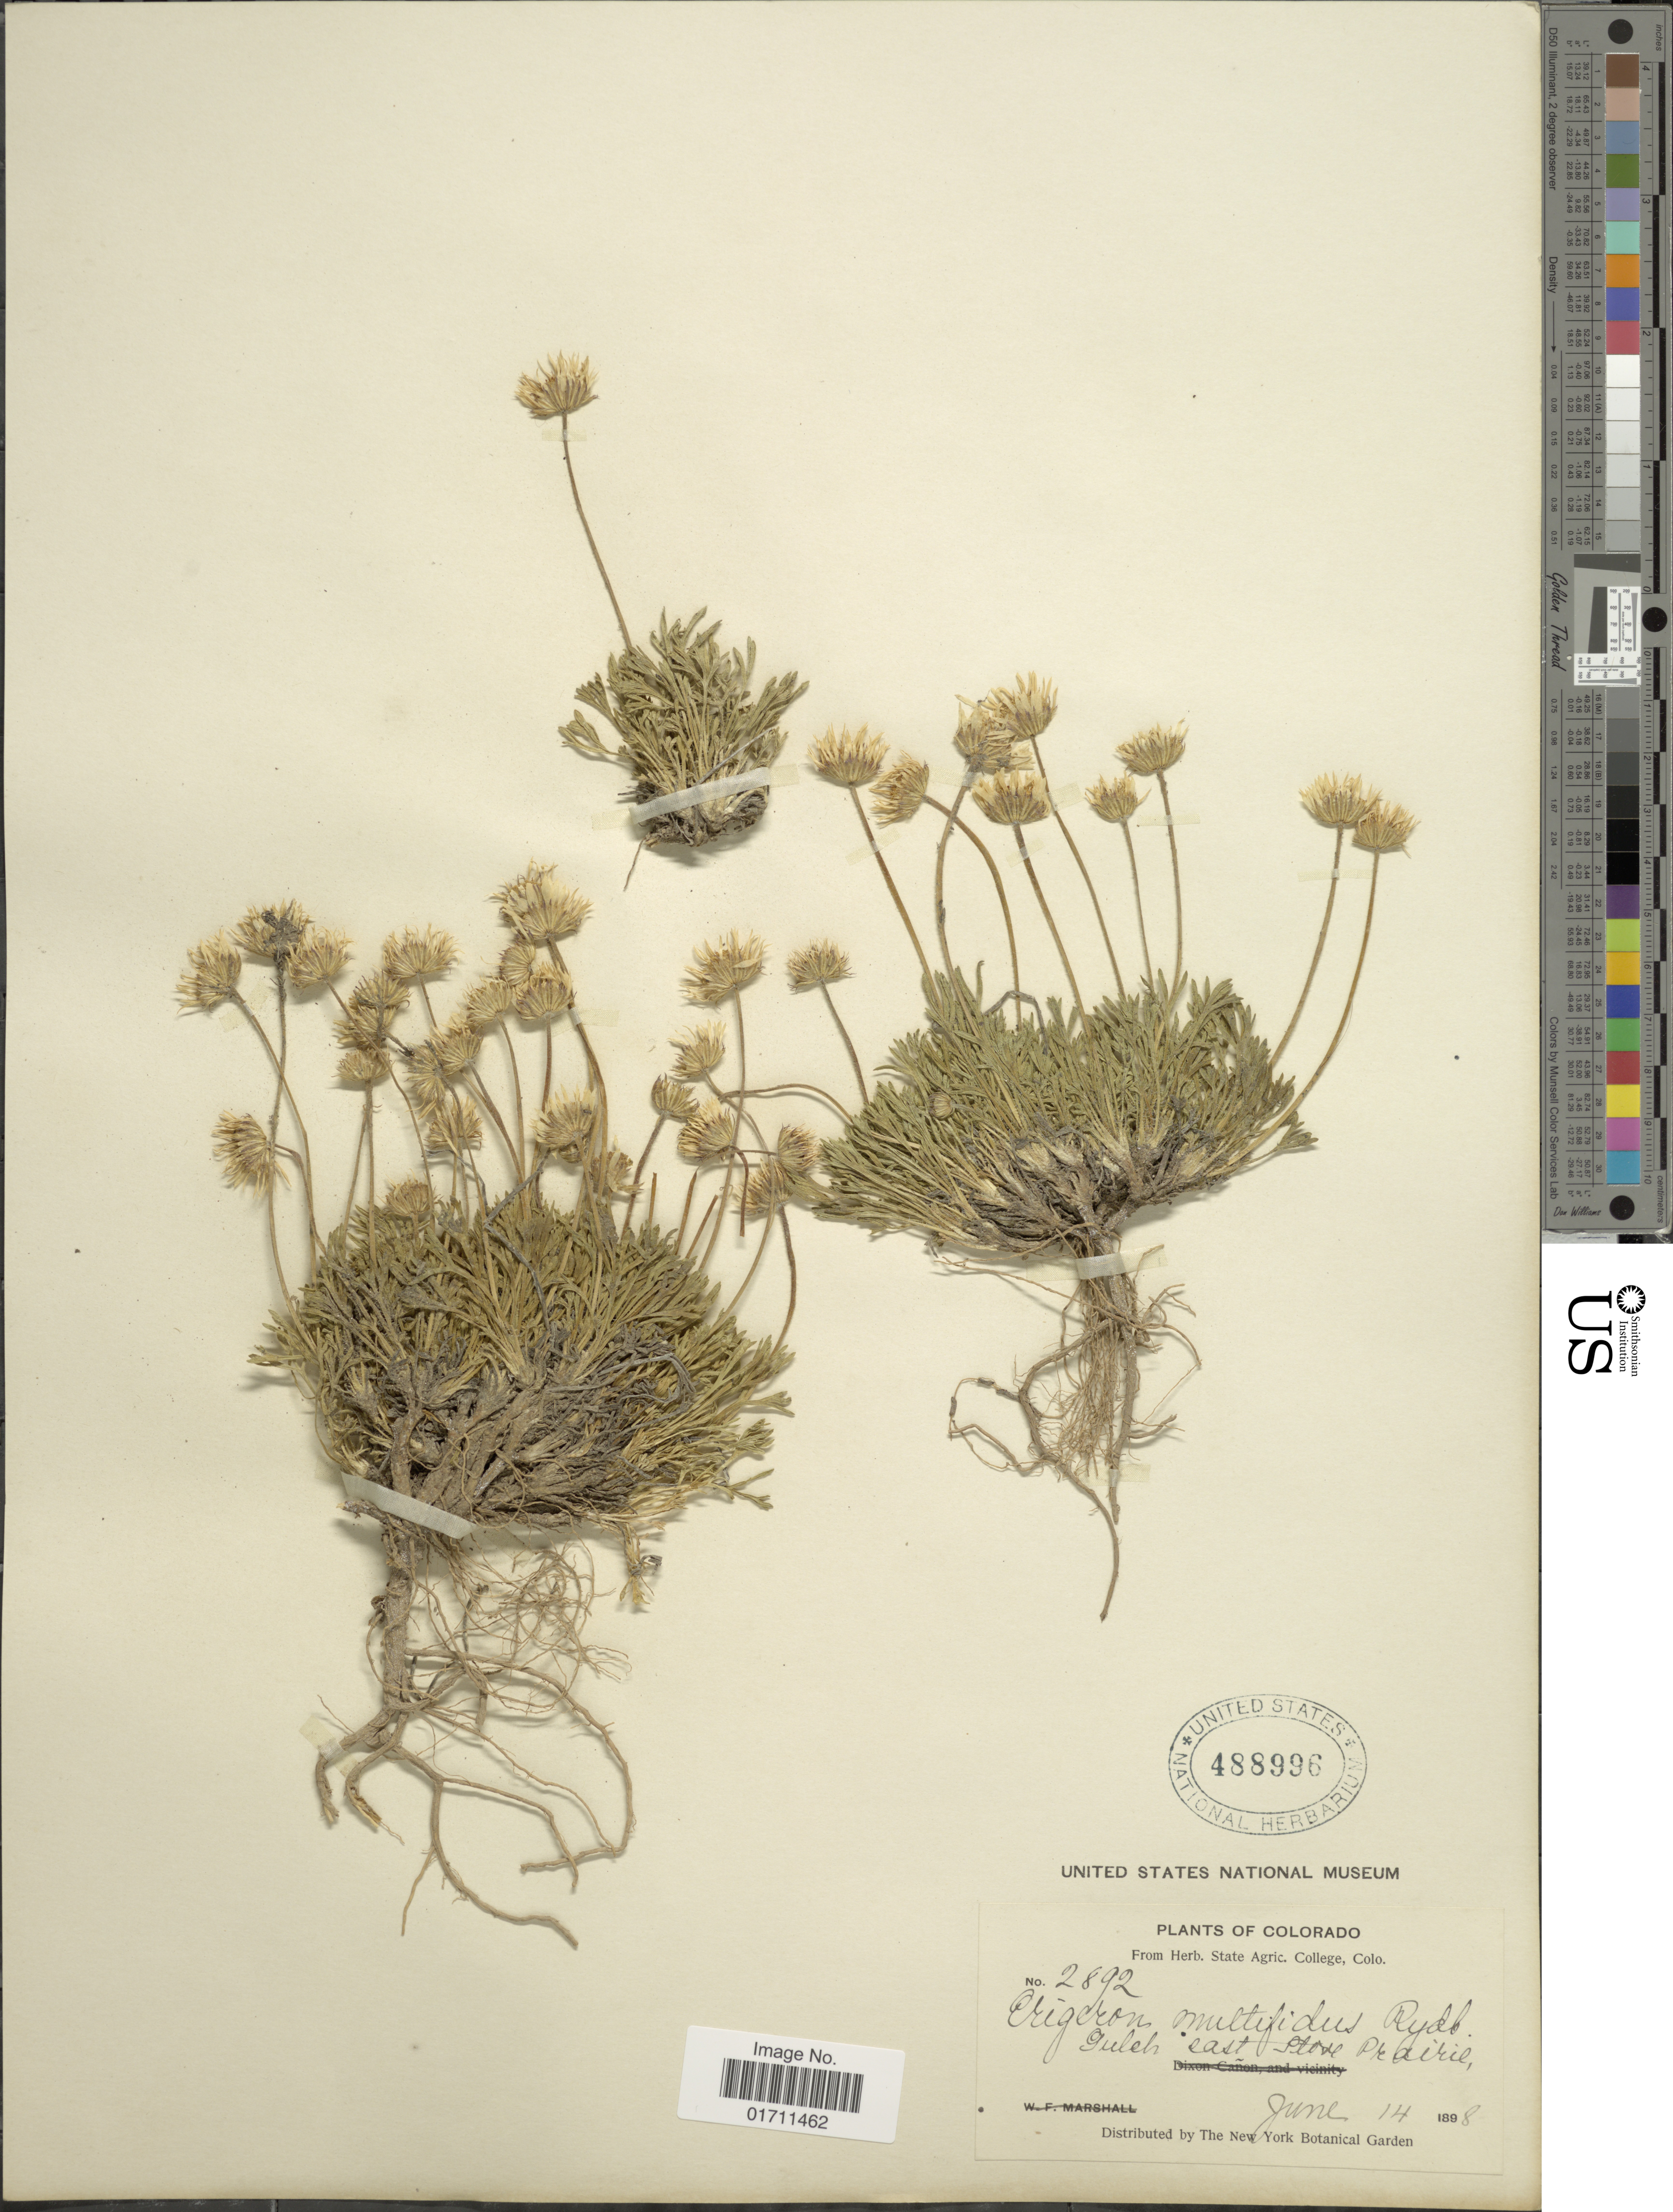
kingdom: Plantae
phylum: Tracheophyta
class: Magnoliopsida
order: Asterales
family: Asteraceae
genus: Erigeron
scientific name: Erigeron compositus var. multifidus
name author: (Rydb.) J.F. Macbr. & Payson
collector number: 2892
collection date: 1898-06-14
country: United States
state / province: Colorado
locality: Gulch east slope prairie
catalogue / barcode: US 488996